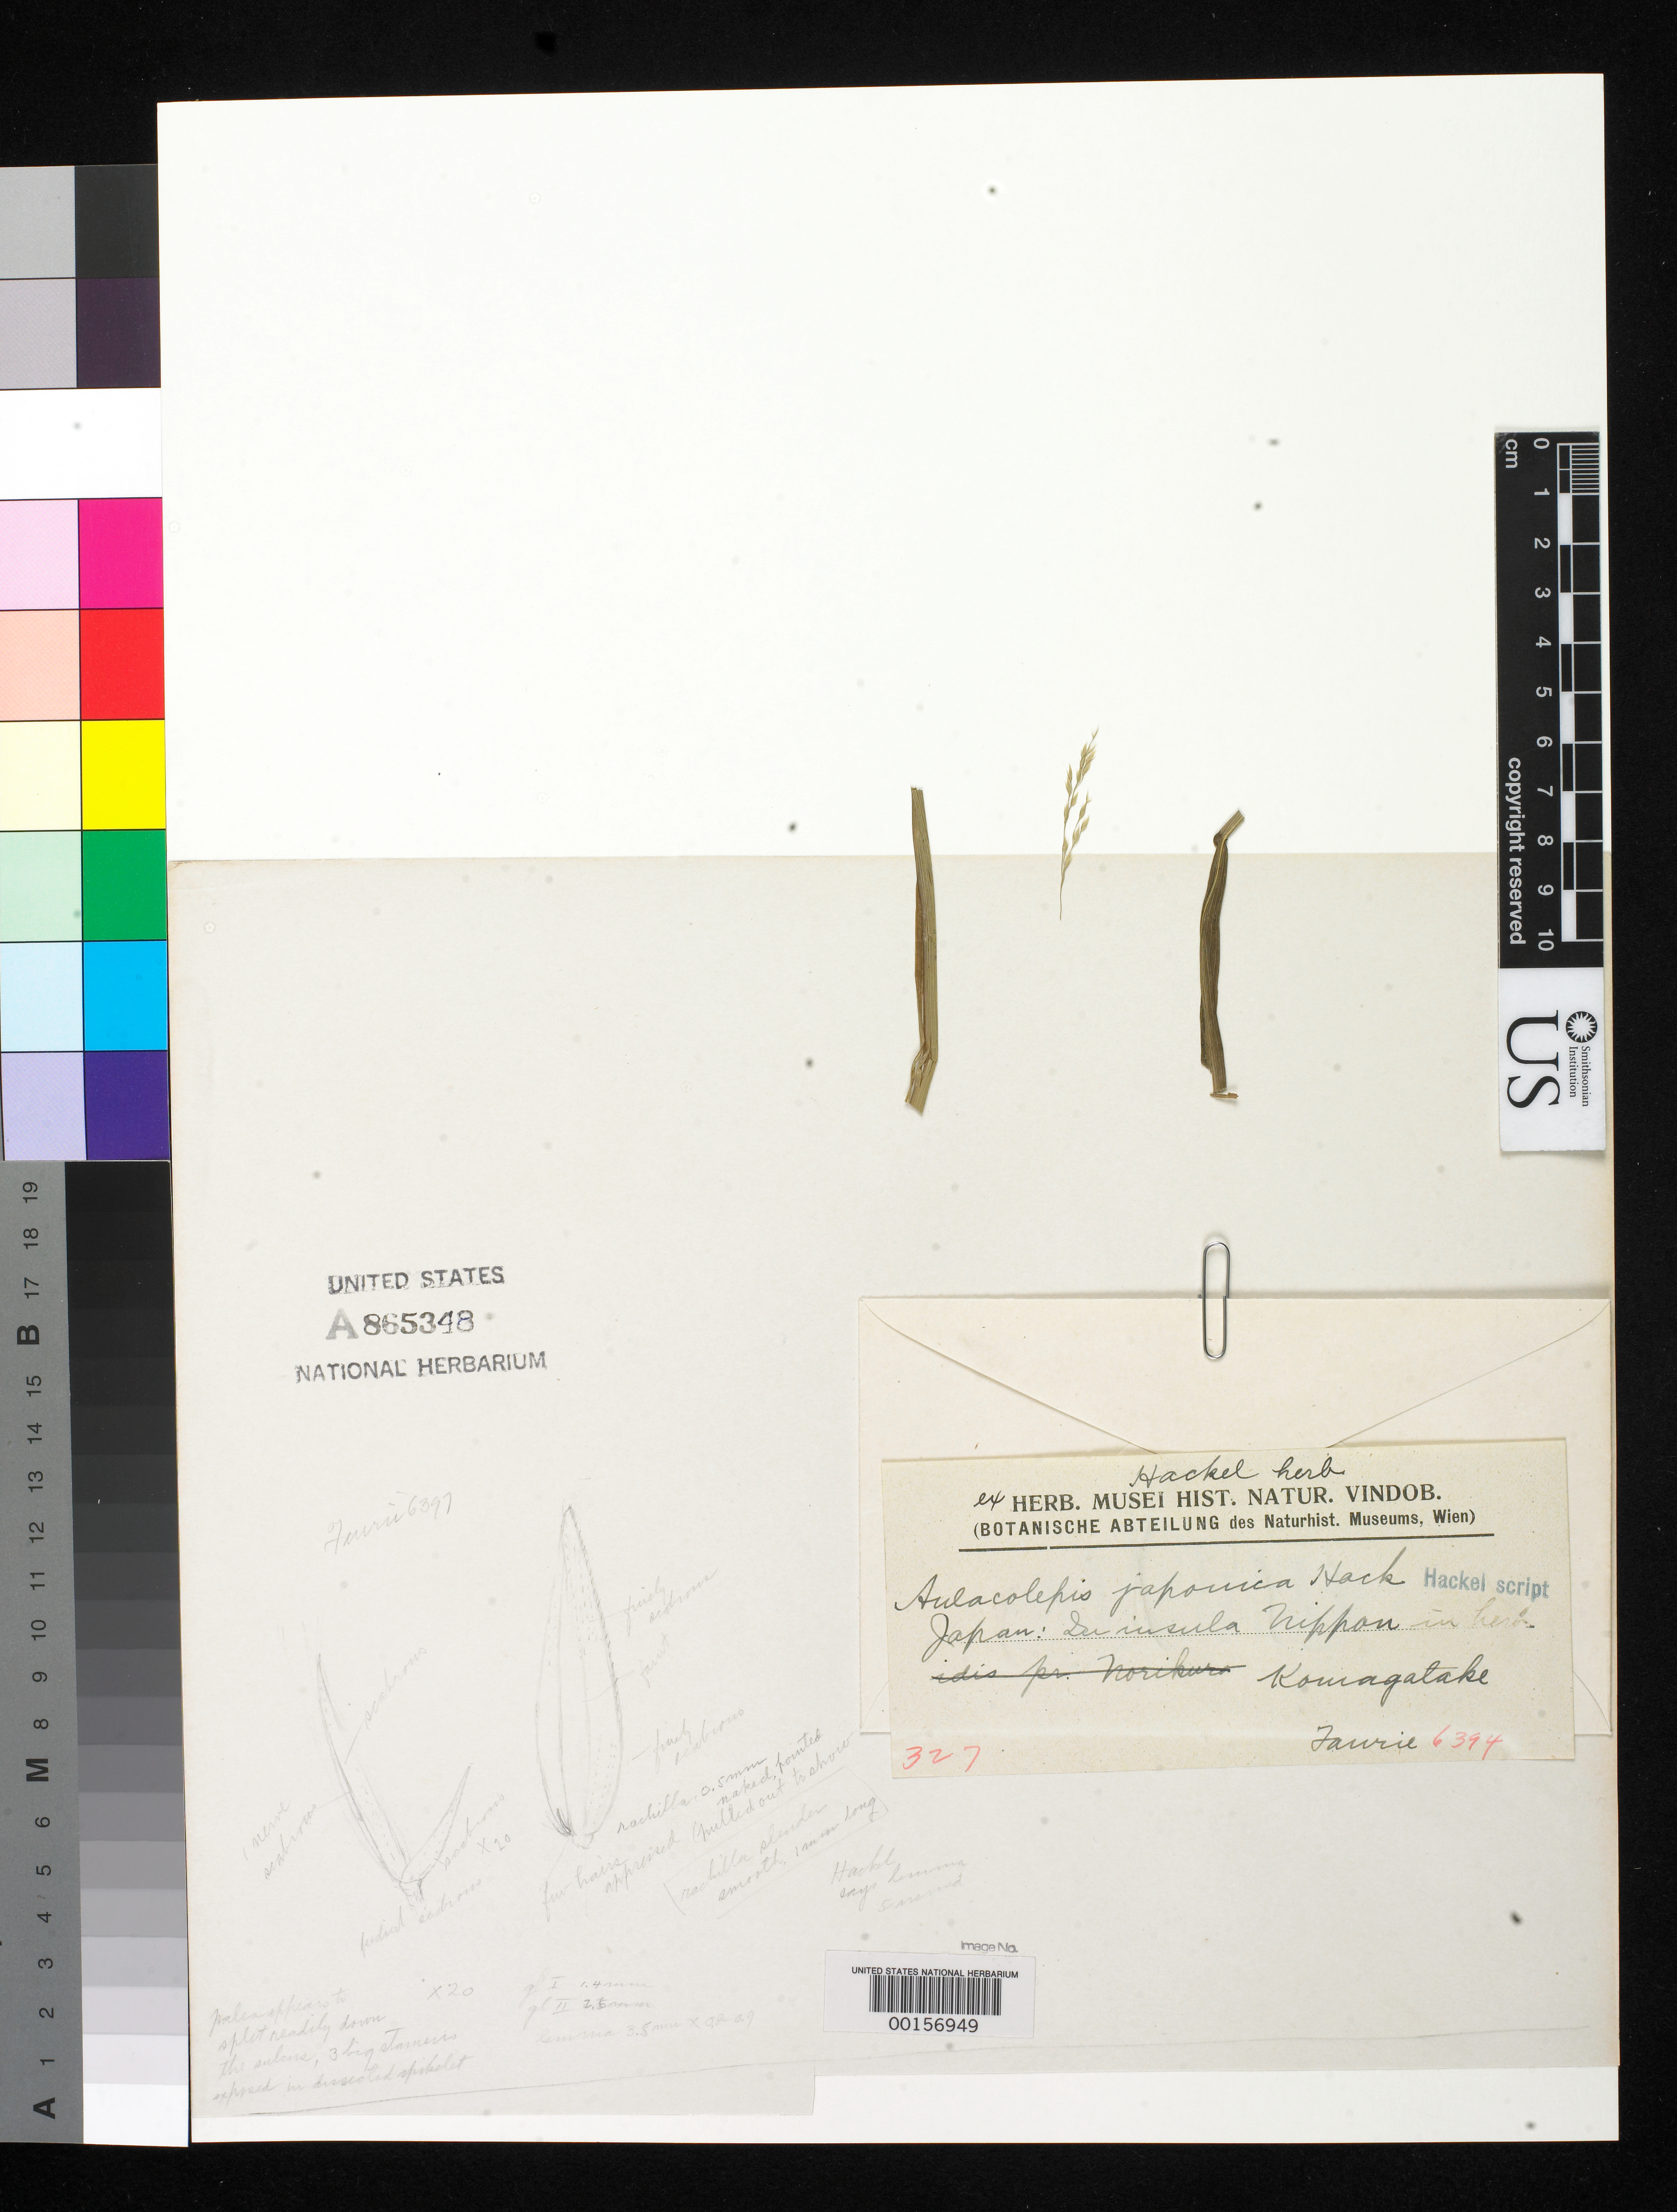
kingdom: Plantae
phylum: Tracheophyta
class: Liliopsida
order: Poales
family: Poaceae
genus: Aulacolepis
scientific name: Aulacolepis japonica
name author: Hack.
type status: Type Fragment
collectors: U. Faurie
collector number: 6394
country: Japan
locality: Komagatake.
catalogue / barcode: US 865348A